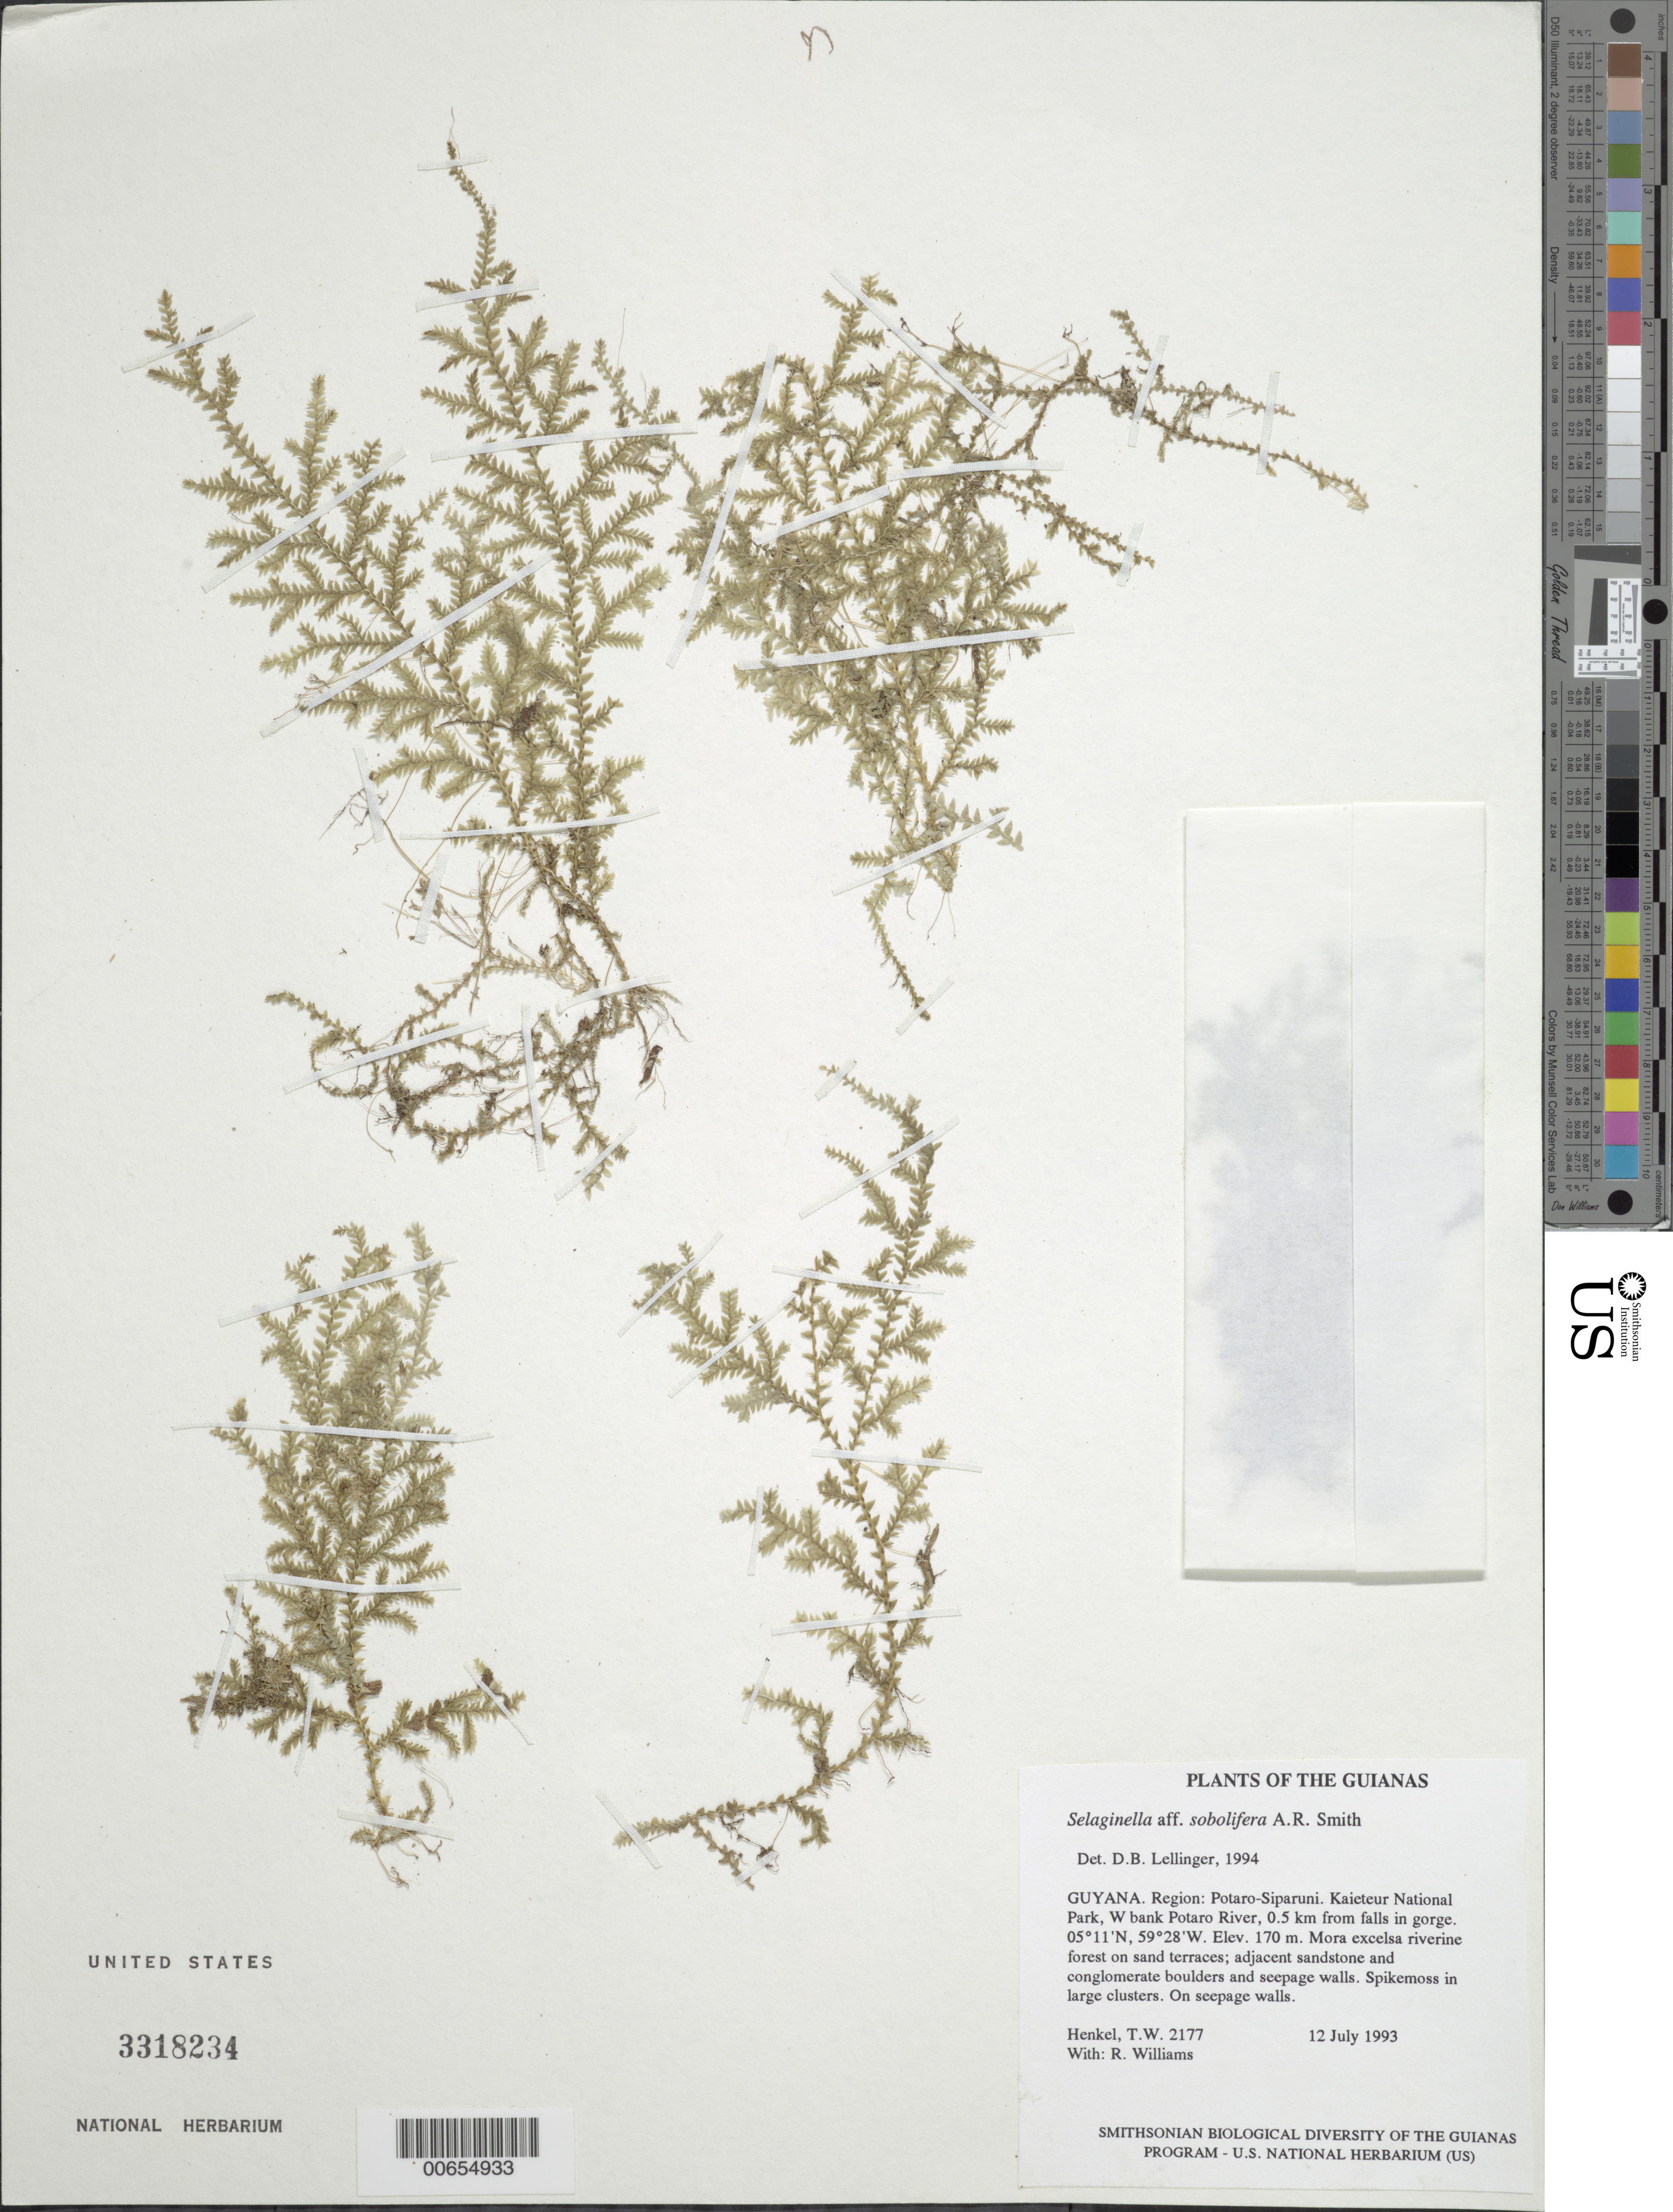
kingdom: Plantae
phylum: Tracheophyta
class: Lycopodiopsida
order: Selaginellales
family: Selaginellaceae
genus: Selaginella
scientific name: Selaginella sandwithii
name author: Alston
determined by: Valdespino, I. A., (PMA), Universidad de Panama (PANAMA)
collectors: T. Henkel & R. Williams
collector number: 2177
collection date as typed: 12 July 1993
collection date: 1993-07-12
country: Guyana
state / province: Potaro-Siparuni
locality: Kaieteur National Park, W bank Potaro River, 0.5 km from falls in gorge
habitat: Mora excelsa riverine forest on sand terraces; adjacent sandstone and conglomerate boulders and seepage walls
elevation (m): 170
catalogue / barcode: US 3318234